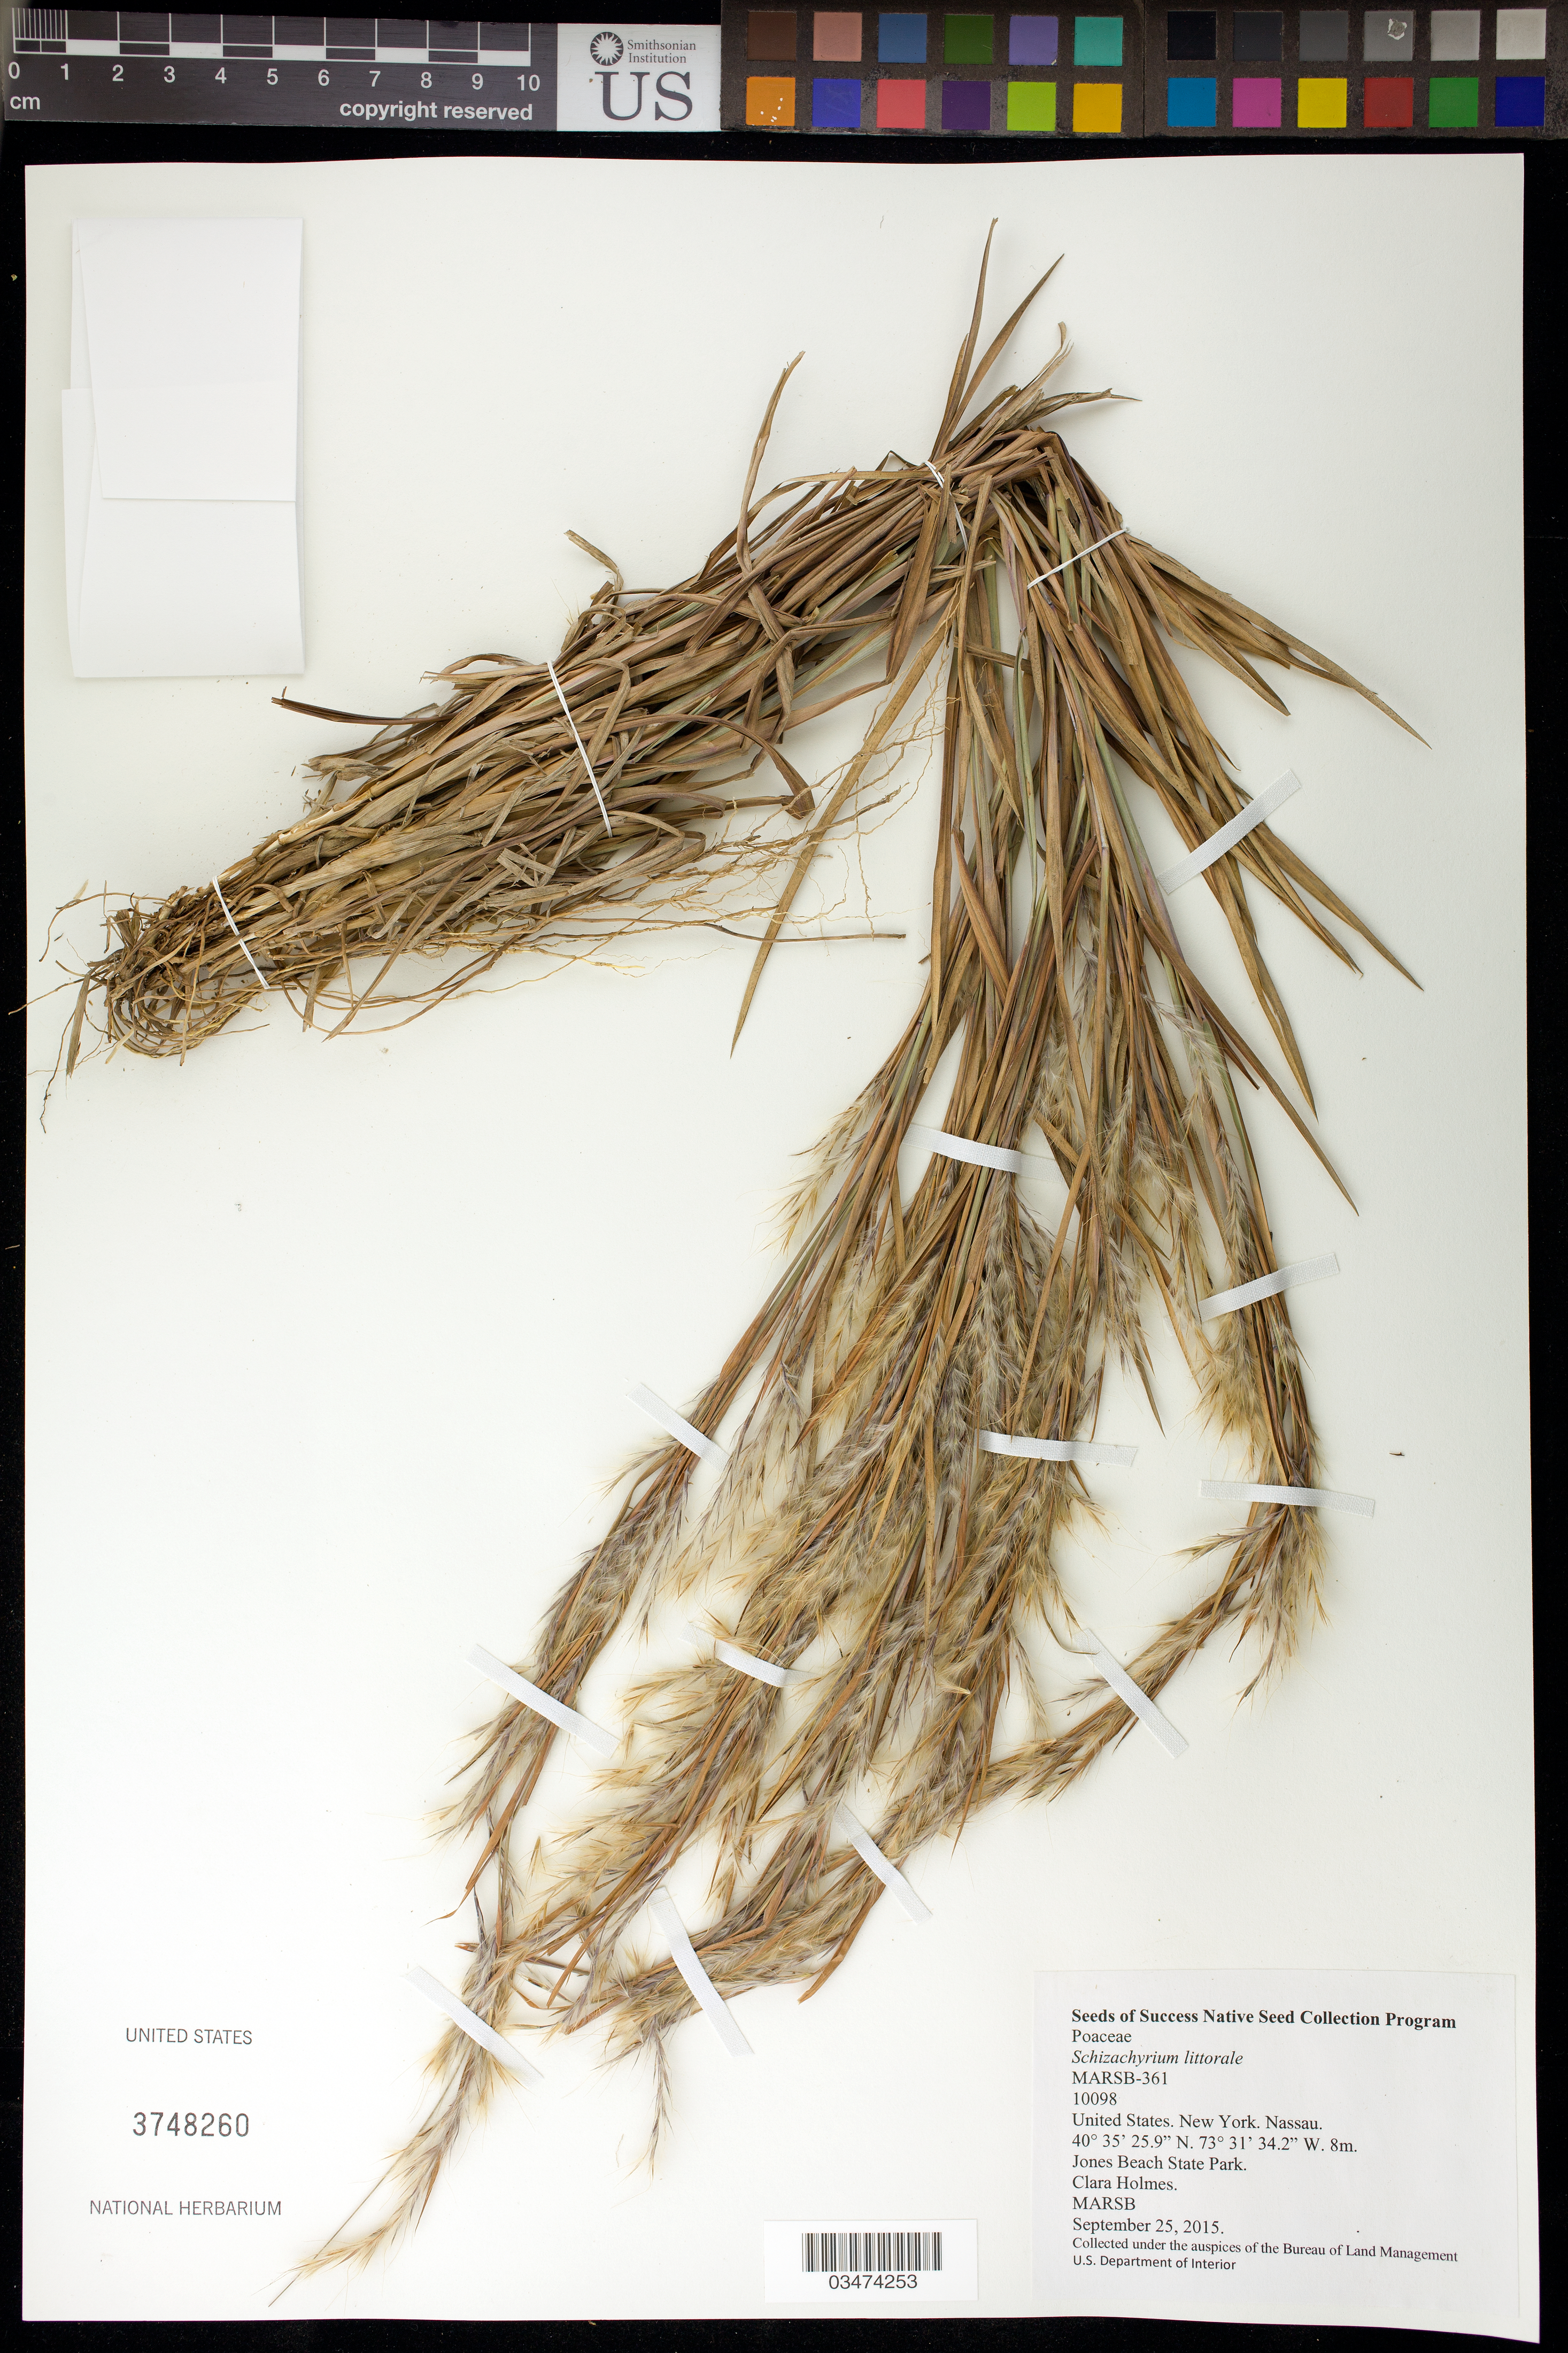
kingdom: Plantae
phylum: Tracheophyta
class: Liliopsida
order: Poales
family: Poaceae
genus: Schizachyrium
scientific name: Schizachyrium littorale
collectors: C. Holmes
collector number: MARSB-361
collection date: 2015-09-25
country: United States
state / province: New York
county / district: Nassau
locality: Jones Beach State Park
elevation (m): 8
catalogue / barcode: US 3748260